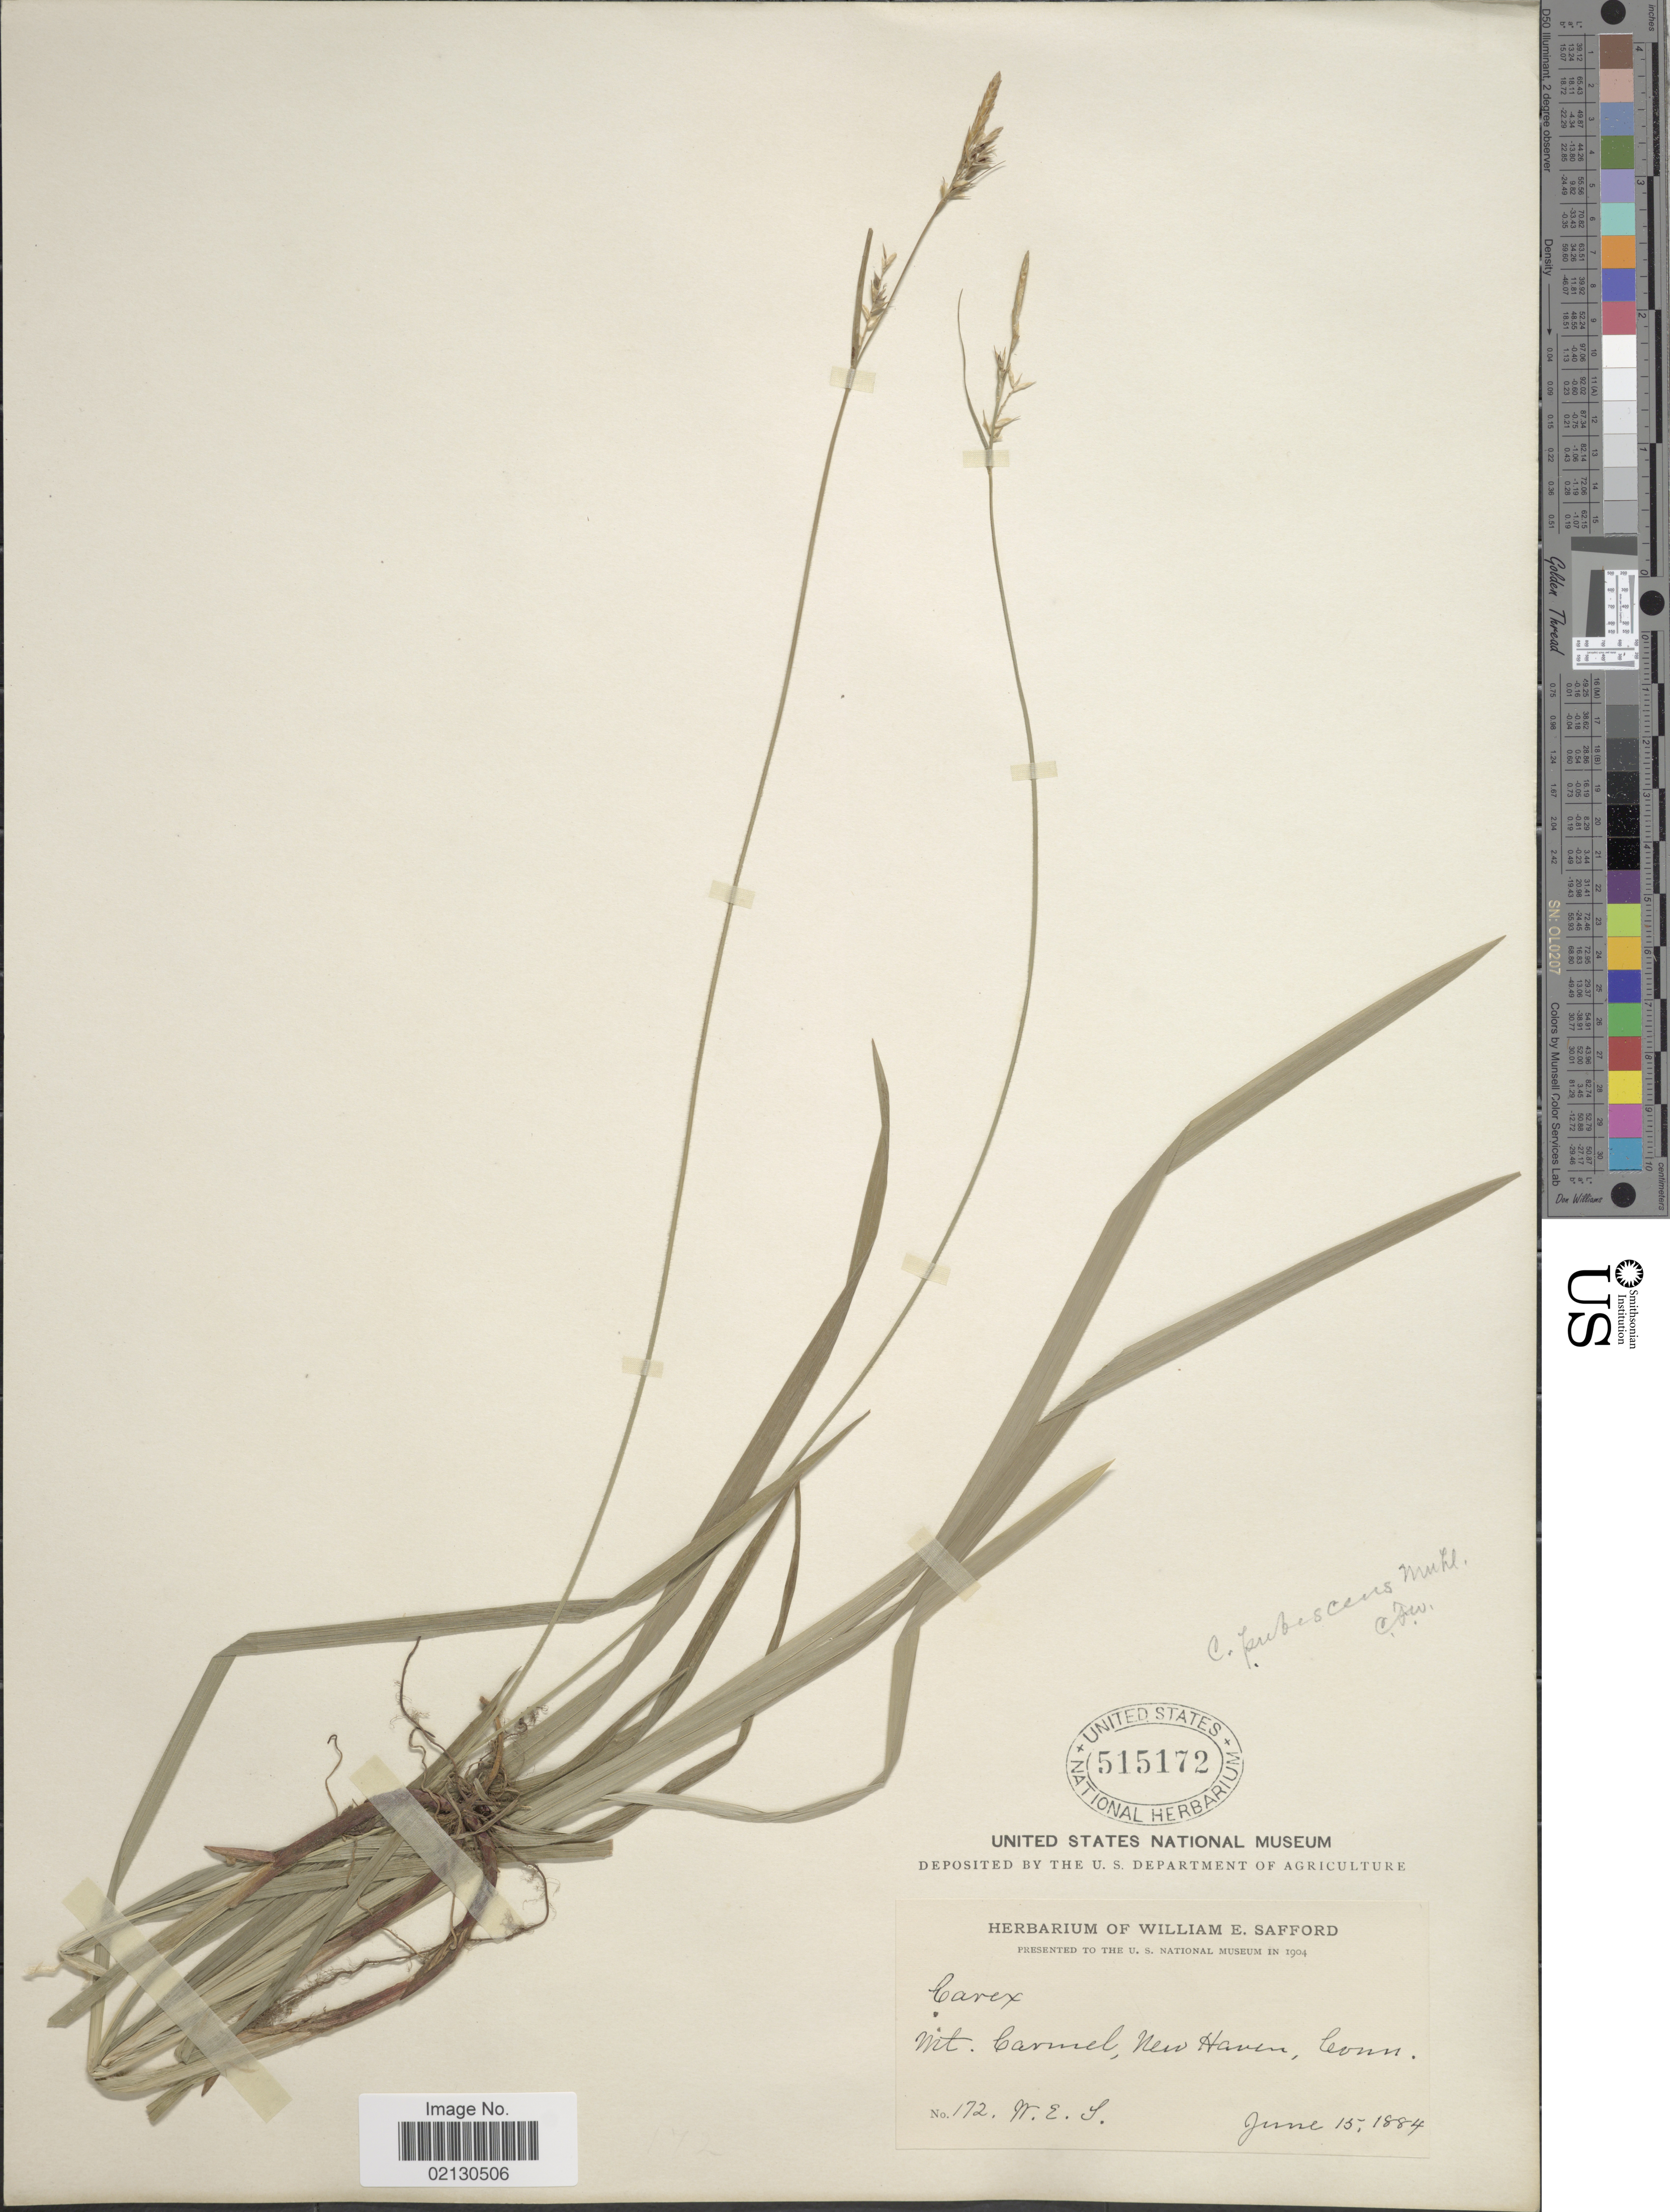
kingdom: Plantae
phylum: Tracheophyta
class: Liliopsida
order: Poales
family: Cyperaceae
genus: Carex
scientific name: Carex hirtifolia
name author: Mack.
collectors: W. E. Safford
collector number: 172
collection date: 1884-06-15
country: United States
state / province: Connecticut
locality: Mt. Carmel, New Haven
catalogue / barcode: US 515172